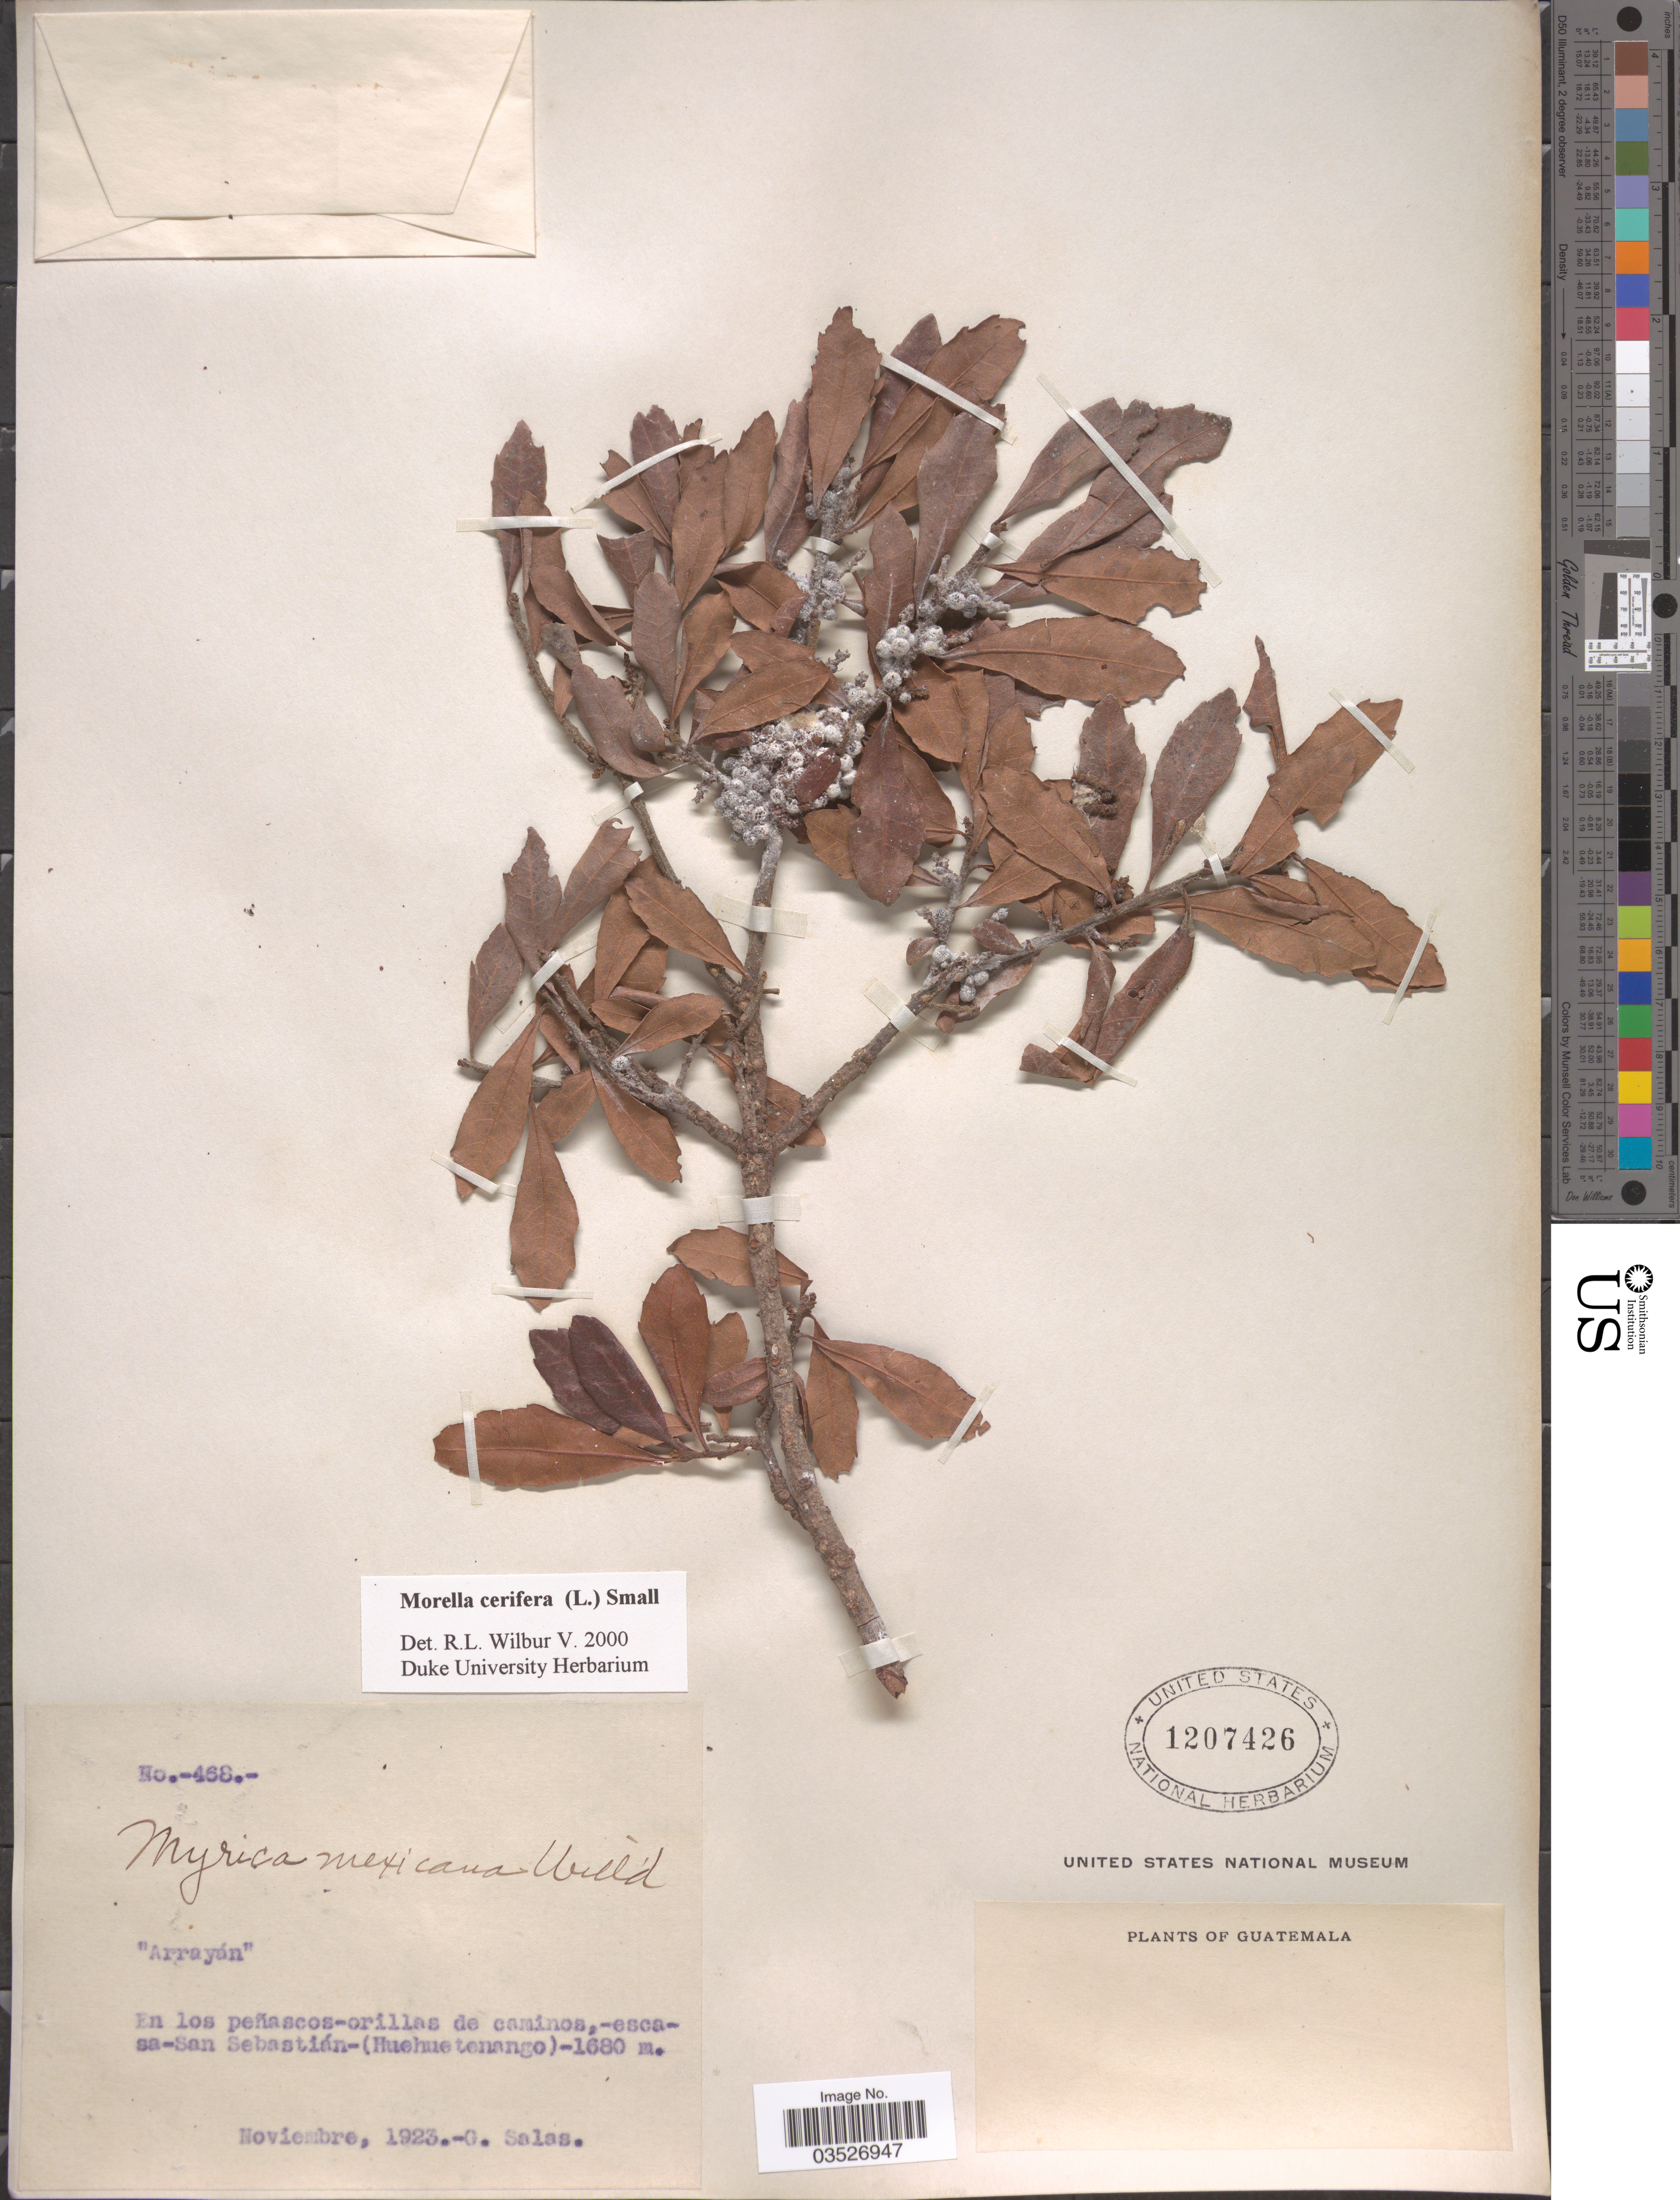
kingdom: Plantae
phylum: Tracheophyta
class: Magnoliopsida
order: Fagales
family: Myricaceae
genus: Morella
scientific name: Morella cerifera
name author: (L.) Small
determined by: Wilbur, R. L.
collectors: G. Salas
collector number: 468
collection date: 1923-11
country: Guatemala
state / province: Huehuetenango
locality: En los peñascos - orillas de caminos - escasa - San Sebastían.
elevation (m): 1680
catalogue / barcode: US 1207426